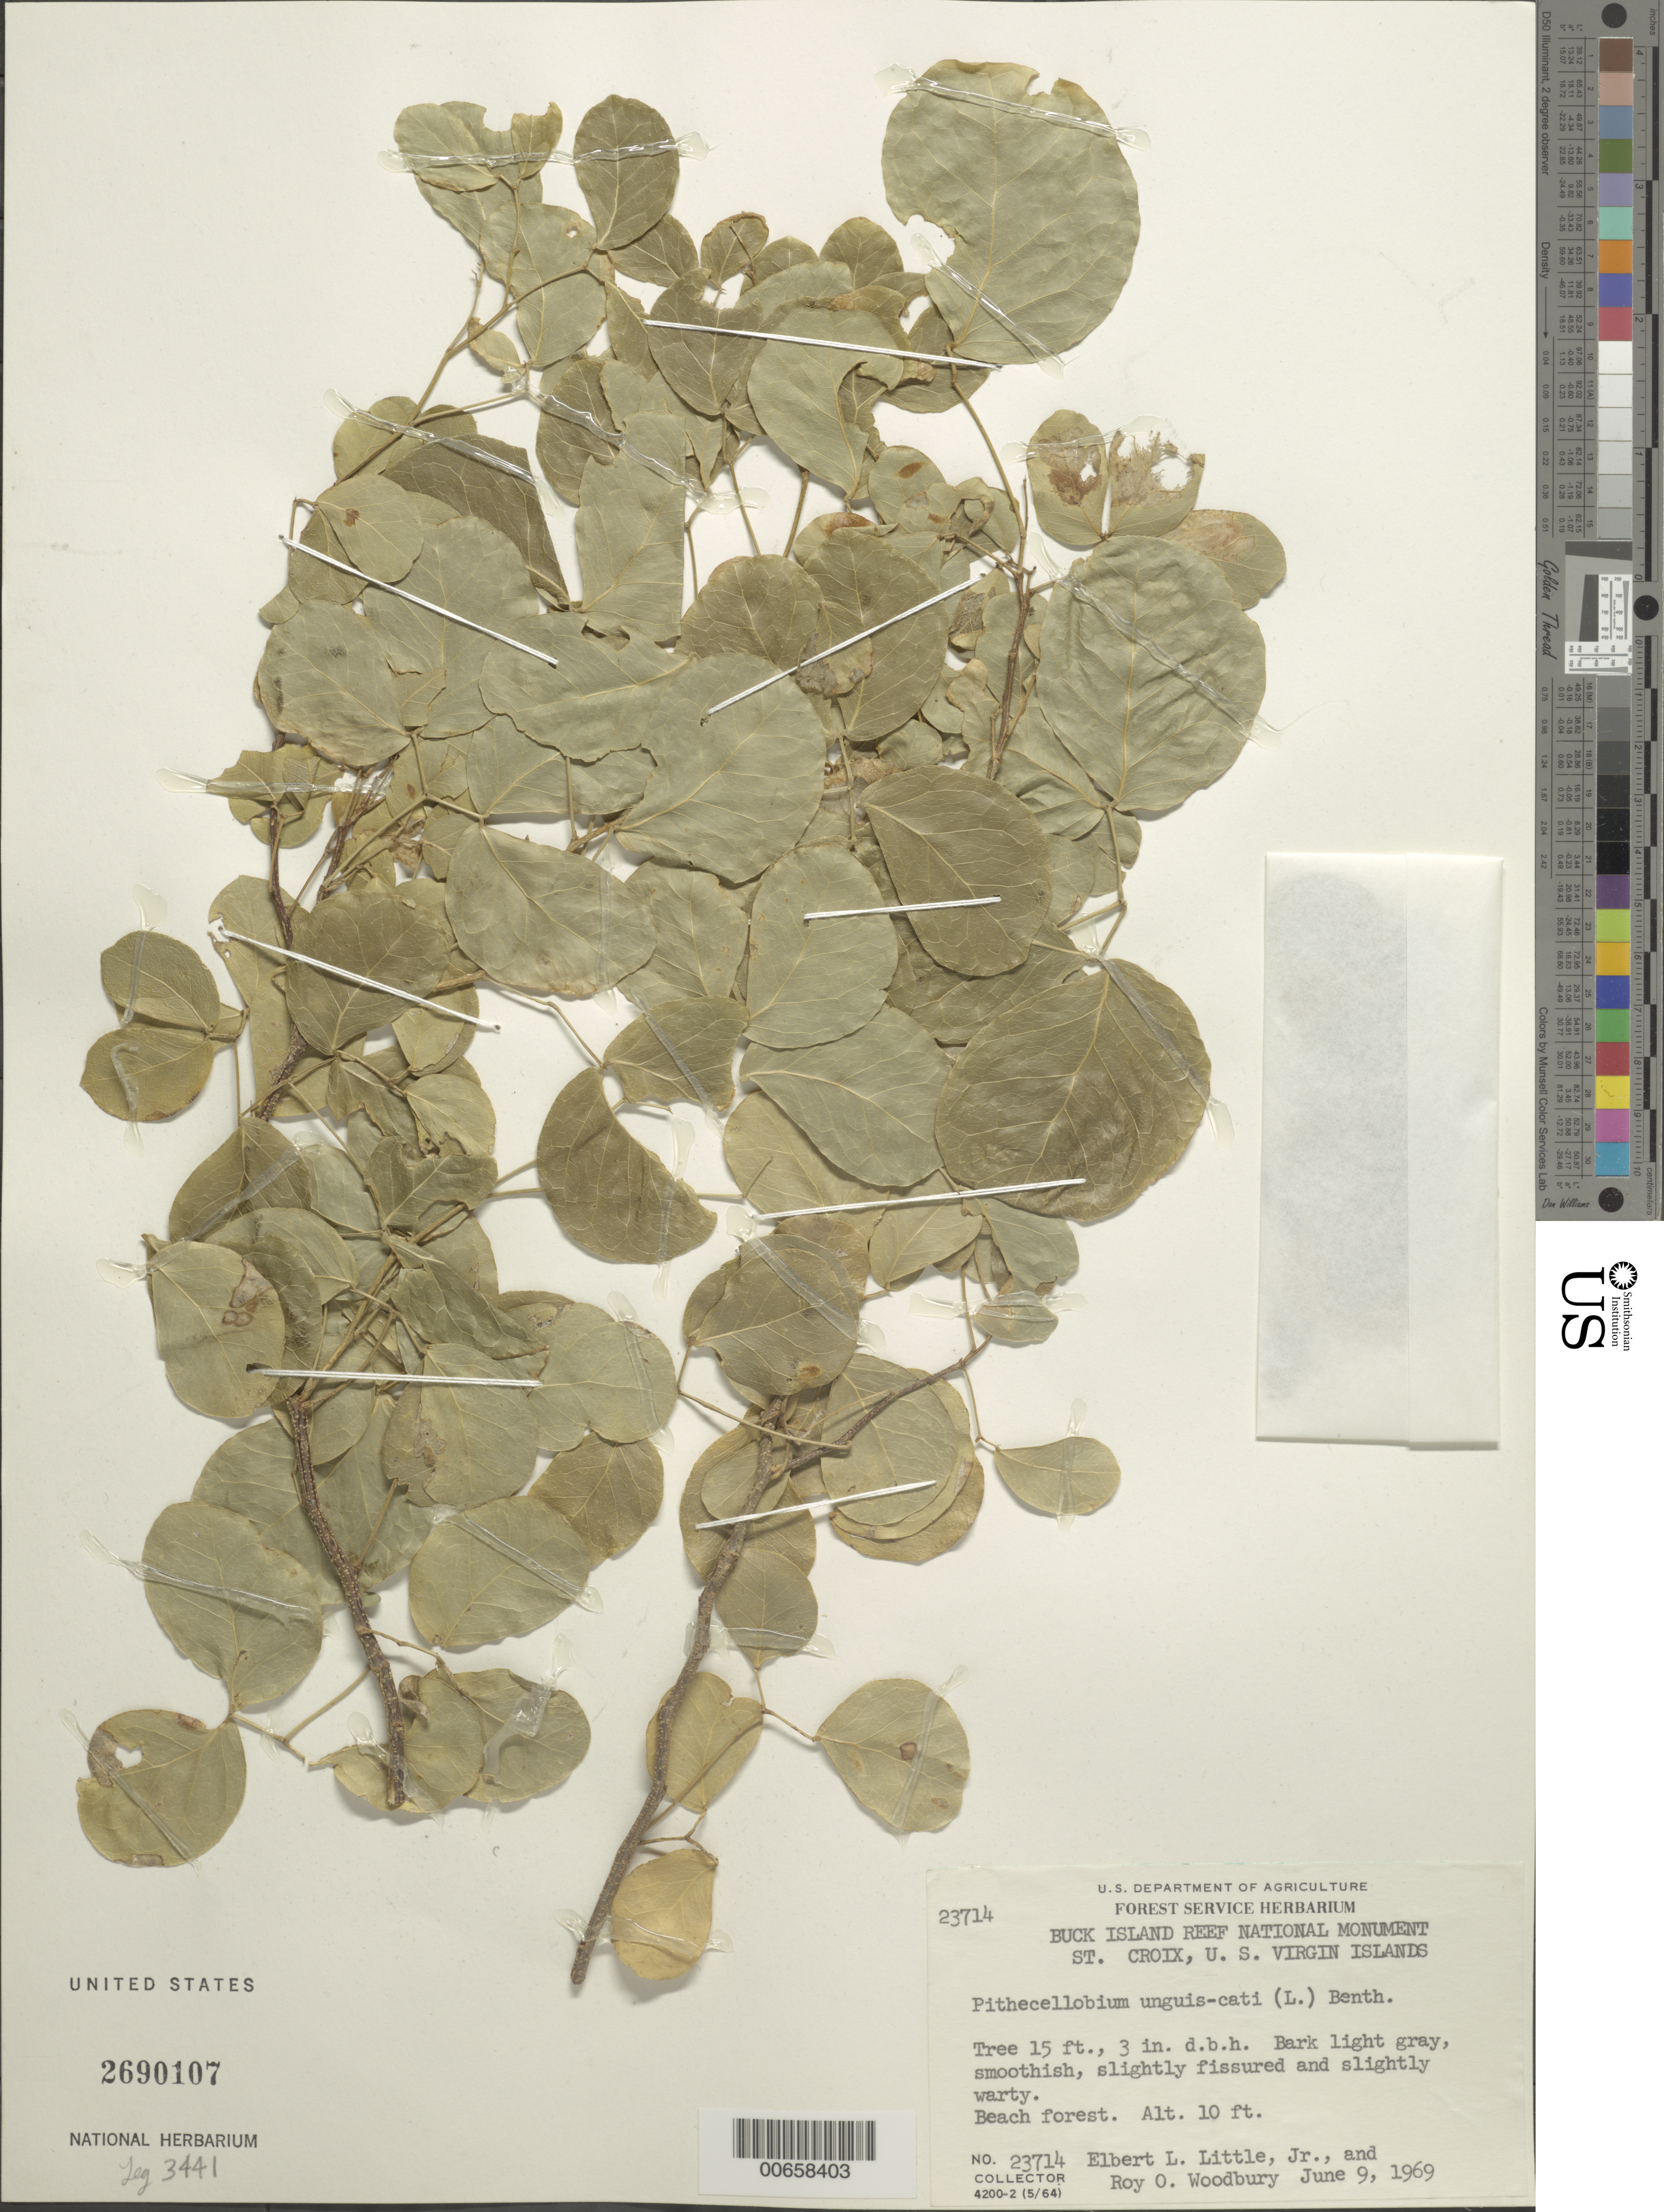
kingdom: Plantae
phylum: Tracheophyta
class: Magnoliopsida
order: Fabales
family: Fabaceae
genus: Pithecellobium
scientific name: Pithecellobium unguis-cati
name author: (L.) Benth.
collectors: E. L. Little & R. O. Woodbury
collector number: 23714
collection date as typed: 09 Jun 1969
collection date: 1969-06-09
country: U.S. Virgin Islands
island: Buck Island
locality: Buck Island Reef Natl. Monument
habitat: Beach forest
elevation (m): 3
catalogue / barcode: US 2690107